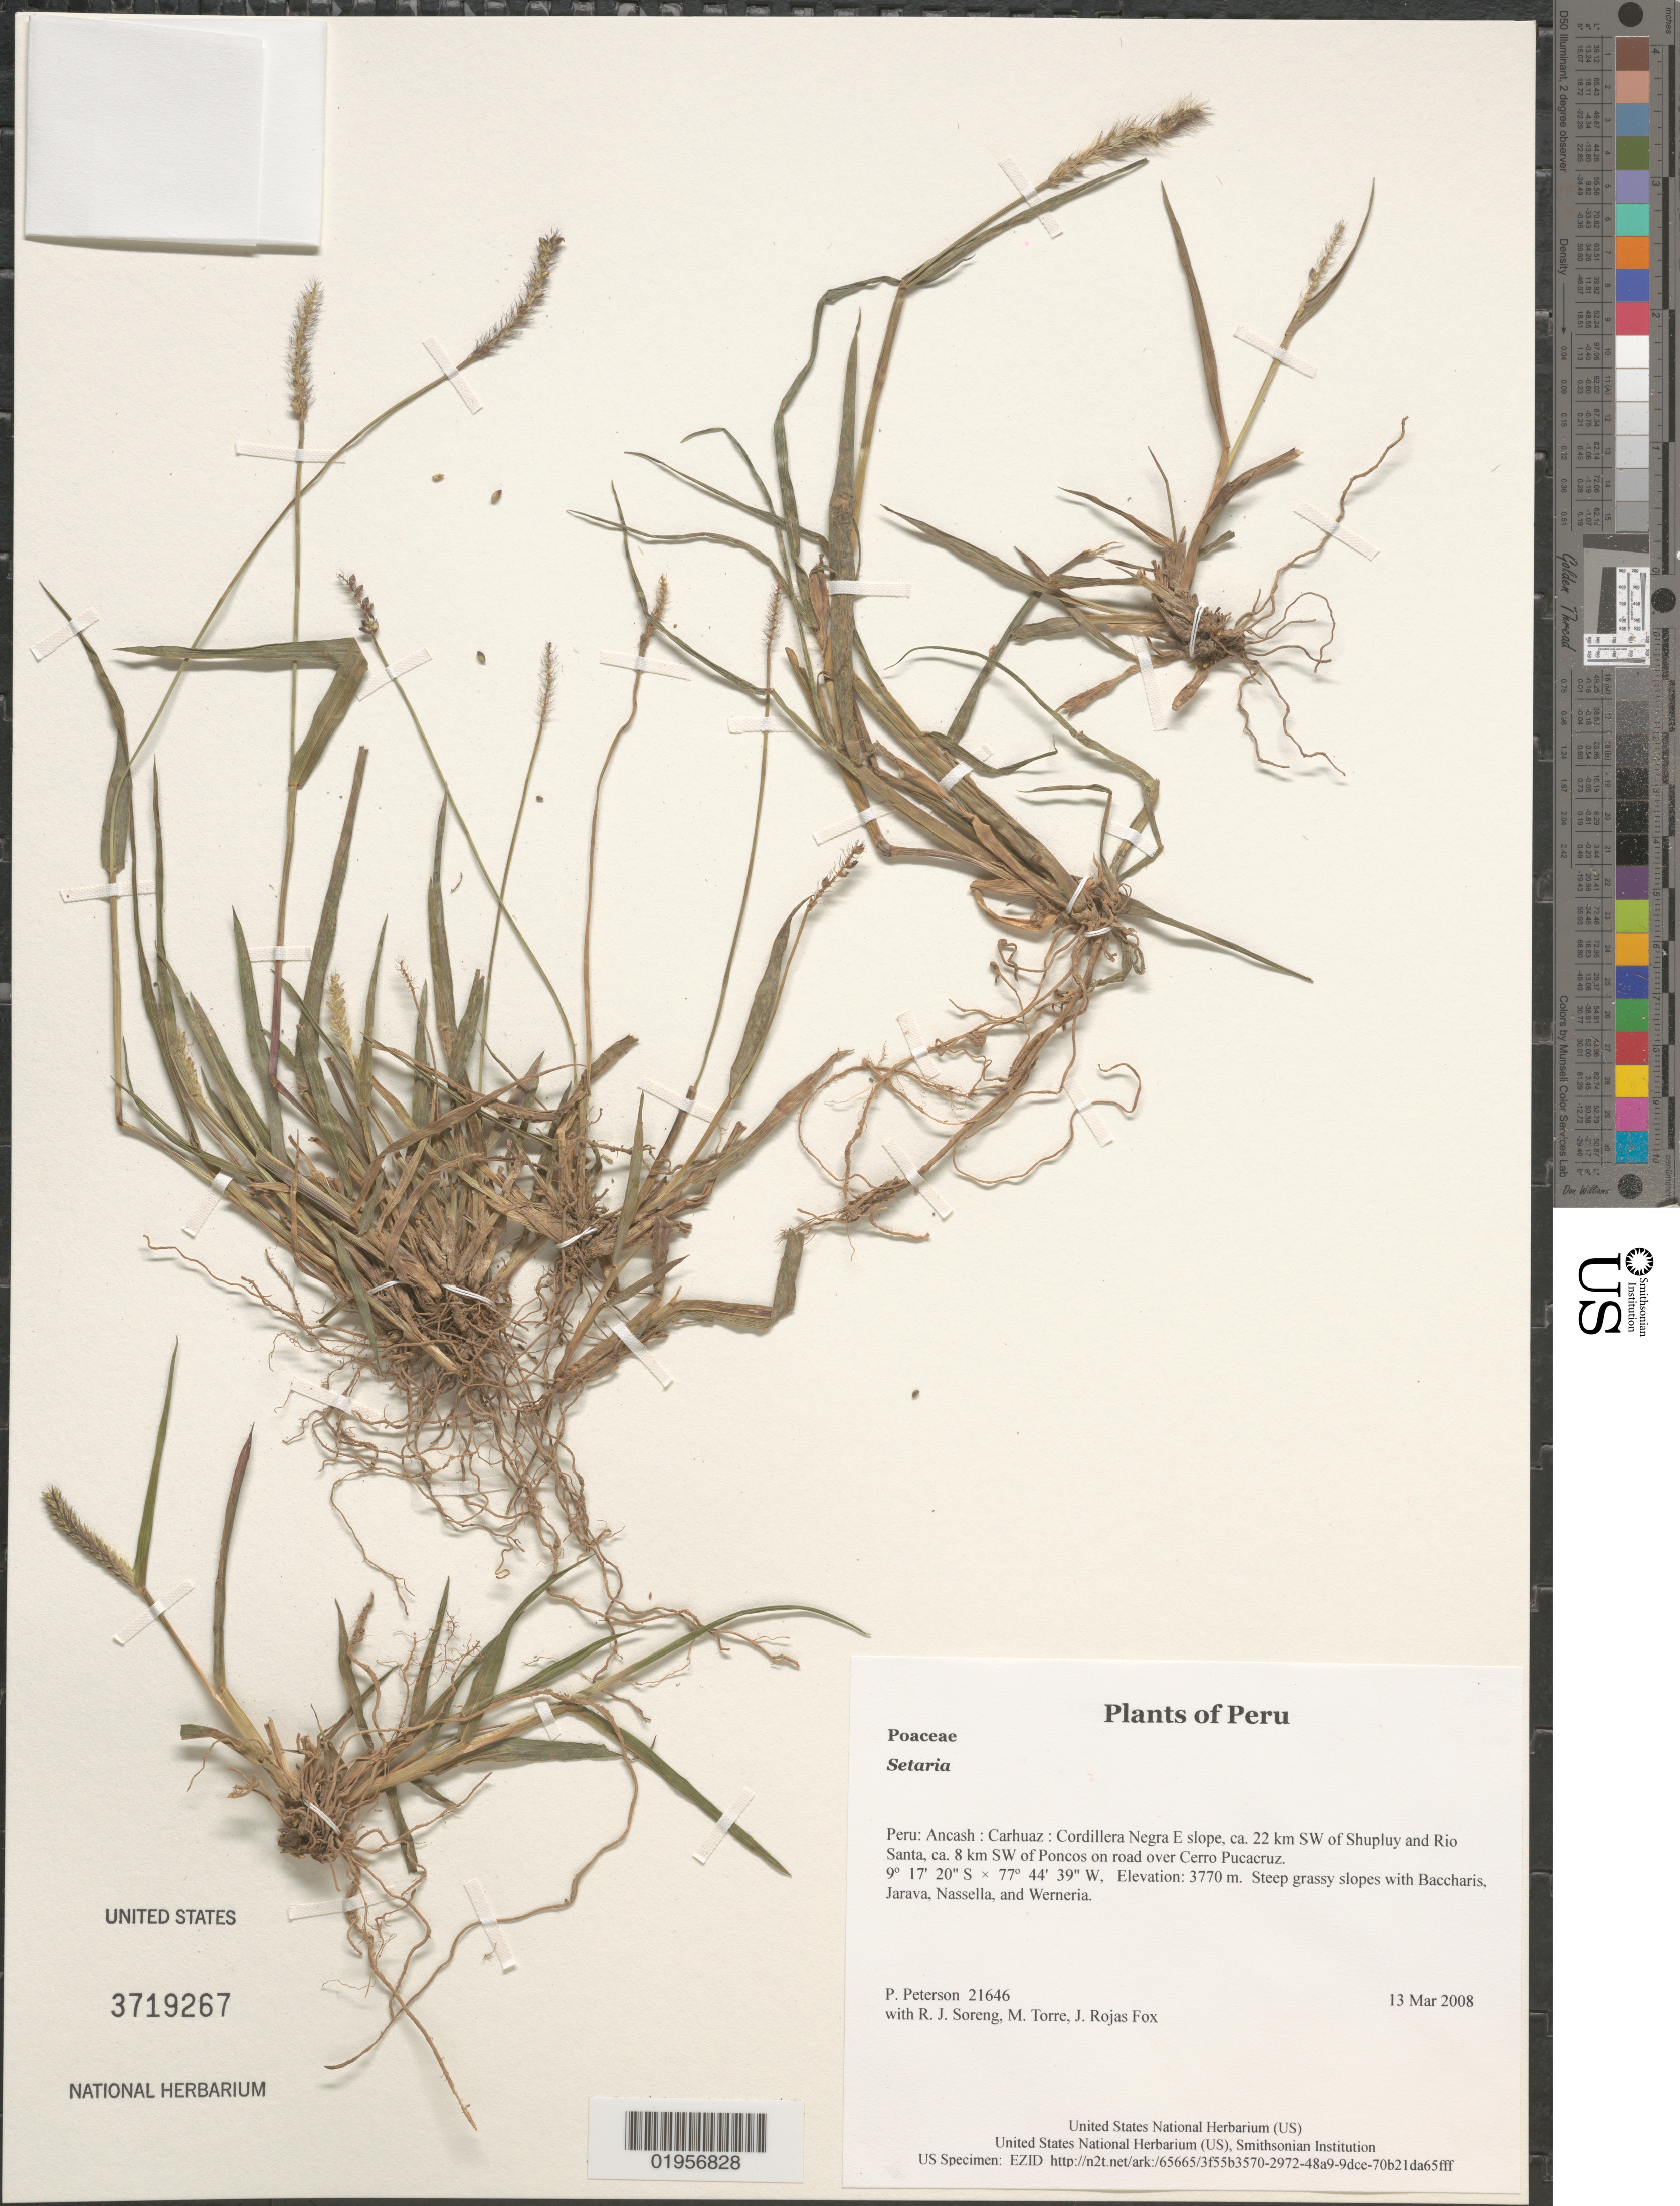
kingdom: Plantae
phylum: Tracheophyta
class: Liliopsida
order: Poales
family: Poaceae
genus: Setaria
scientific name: Setaria sp.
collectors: P. M. Peterson, R. J. Soreng, M. Torre & J. Rojas Fox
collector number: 21646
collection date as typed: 13 Mar 2008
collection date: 2008-03-13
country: Peru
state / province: Ancash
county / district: Carhuaz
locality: Cordillera Negra E slope, ca. 22 km SW of Shupluy and Rio Santa, ca. 8 km SW of Poncos on road over Cerro Pucacruz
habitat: Steep grassy slopes with Baccharis, Jarava, Nassella, and Werneria.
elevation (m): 3770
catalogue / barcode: US 3719267